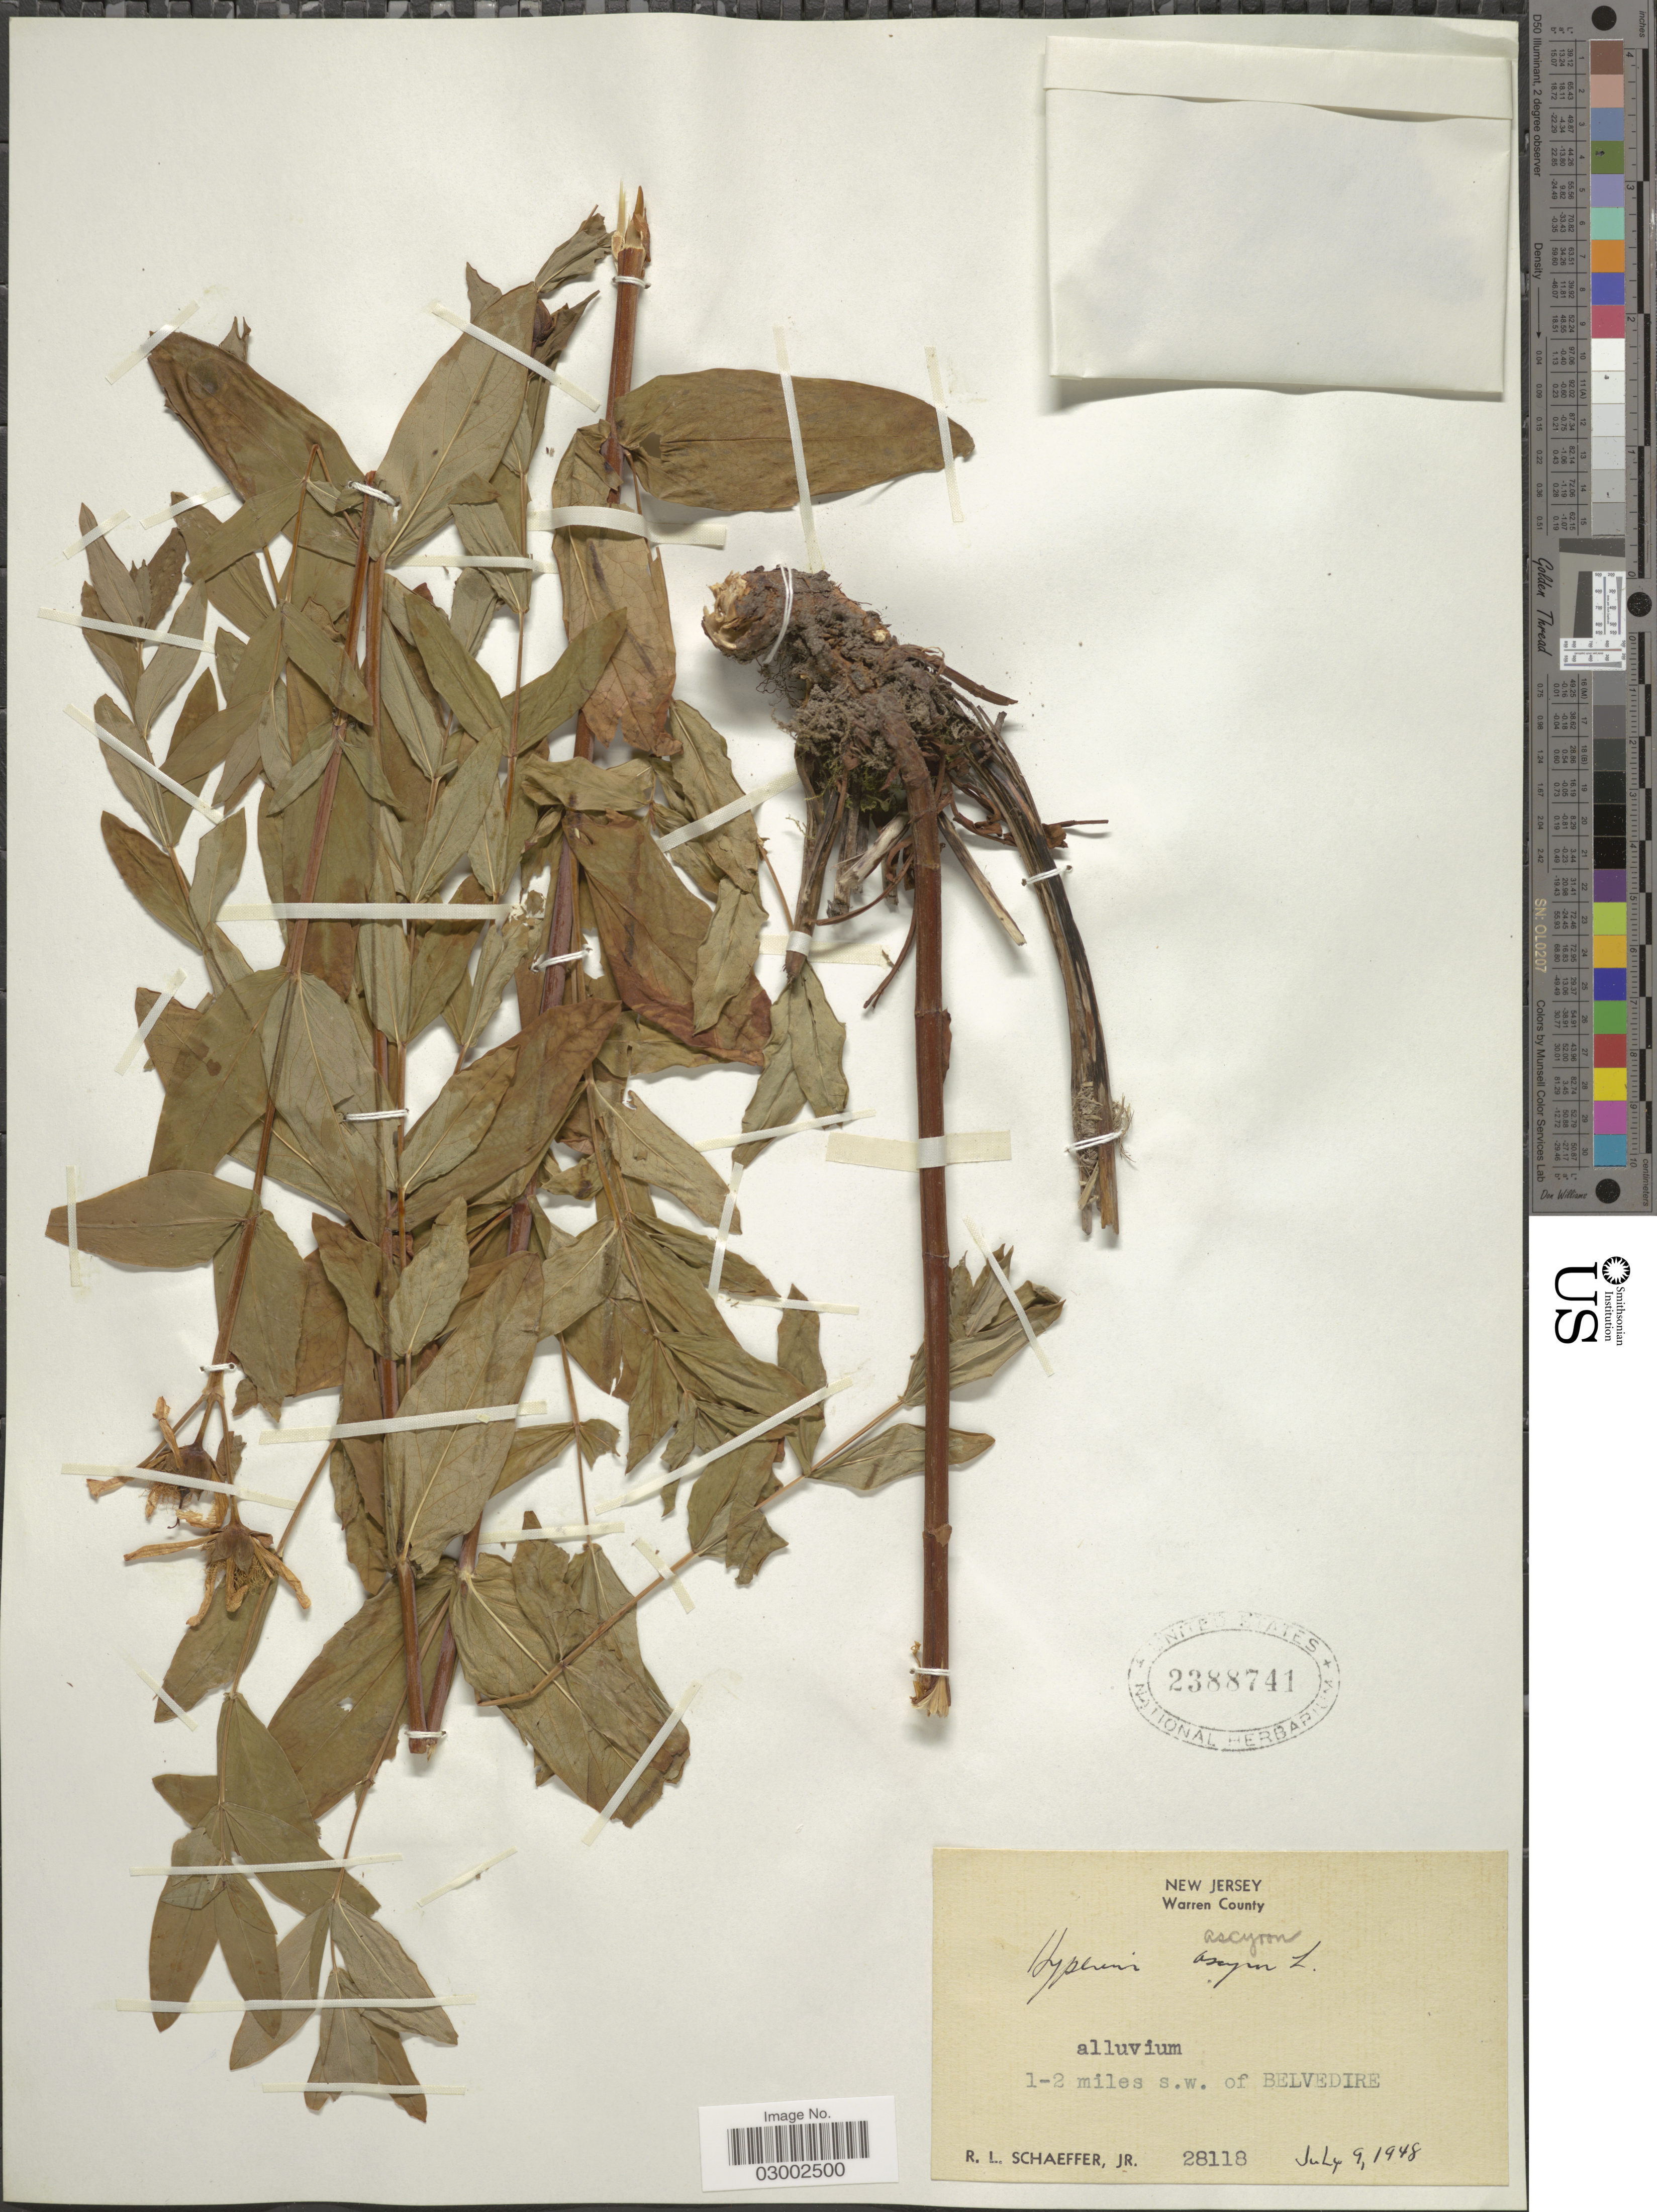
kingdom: Plantae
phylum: Tracheophyta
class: Magnoliopsida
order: Malpighiales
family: Hypericaceae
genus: Hypericum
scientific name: Hypericum ascyron subsp. pyramidatum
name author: (Aiton) N. Robson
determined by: Strong, Mark T., (BOT), Smithsonian Institution - National Museum of Natural History (UNITED STATES)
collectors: R. L. Schaeffer Jr.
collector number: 28118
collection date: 1948-07-09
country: United States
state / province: New Jersey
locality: Warren County. 1-2 miles s.w. of Belvedire.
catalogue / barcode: US 2388741